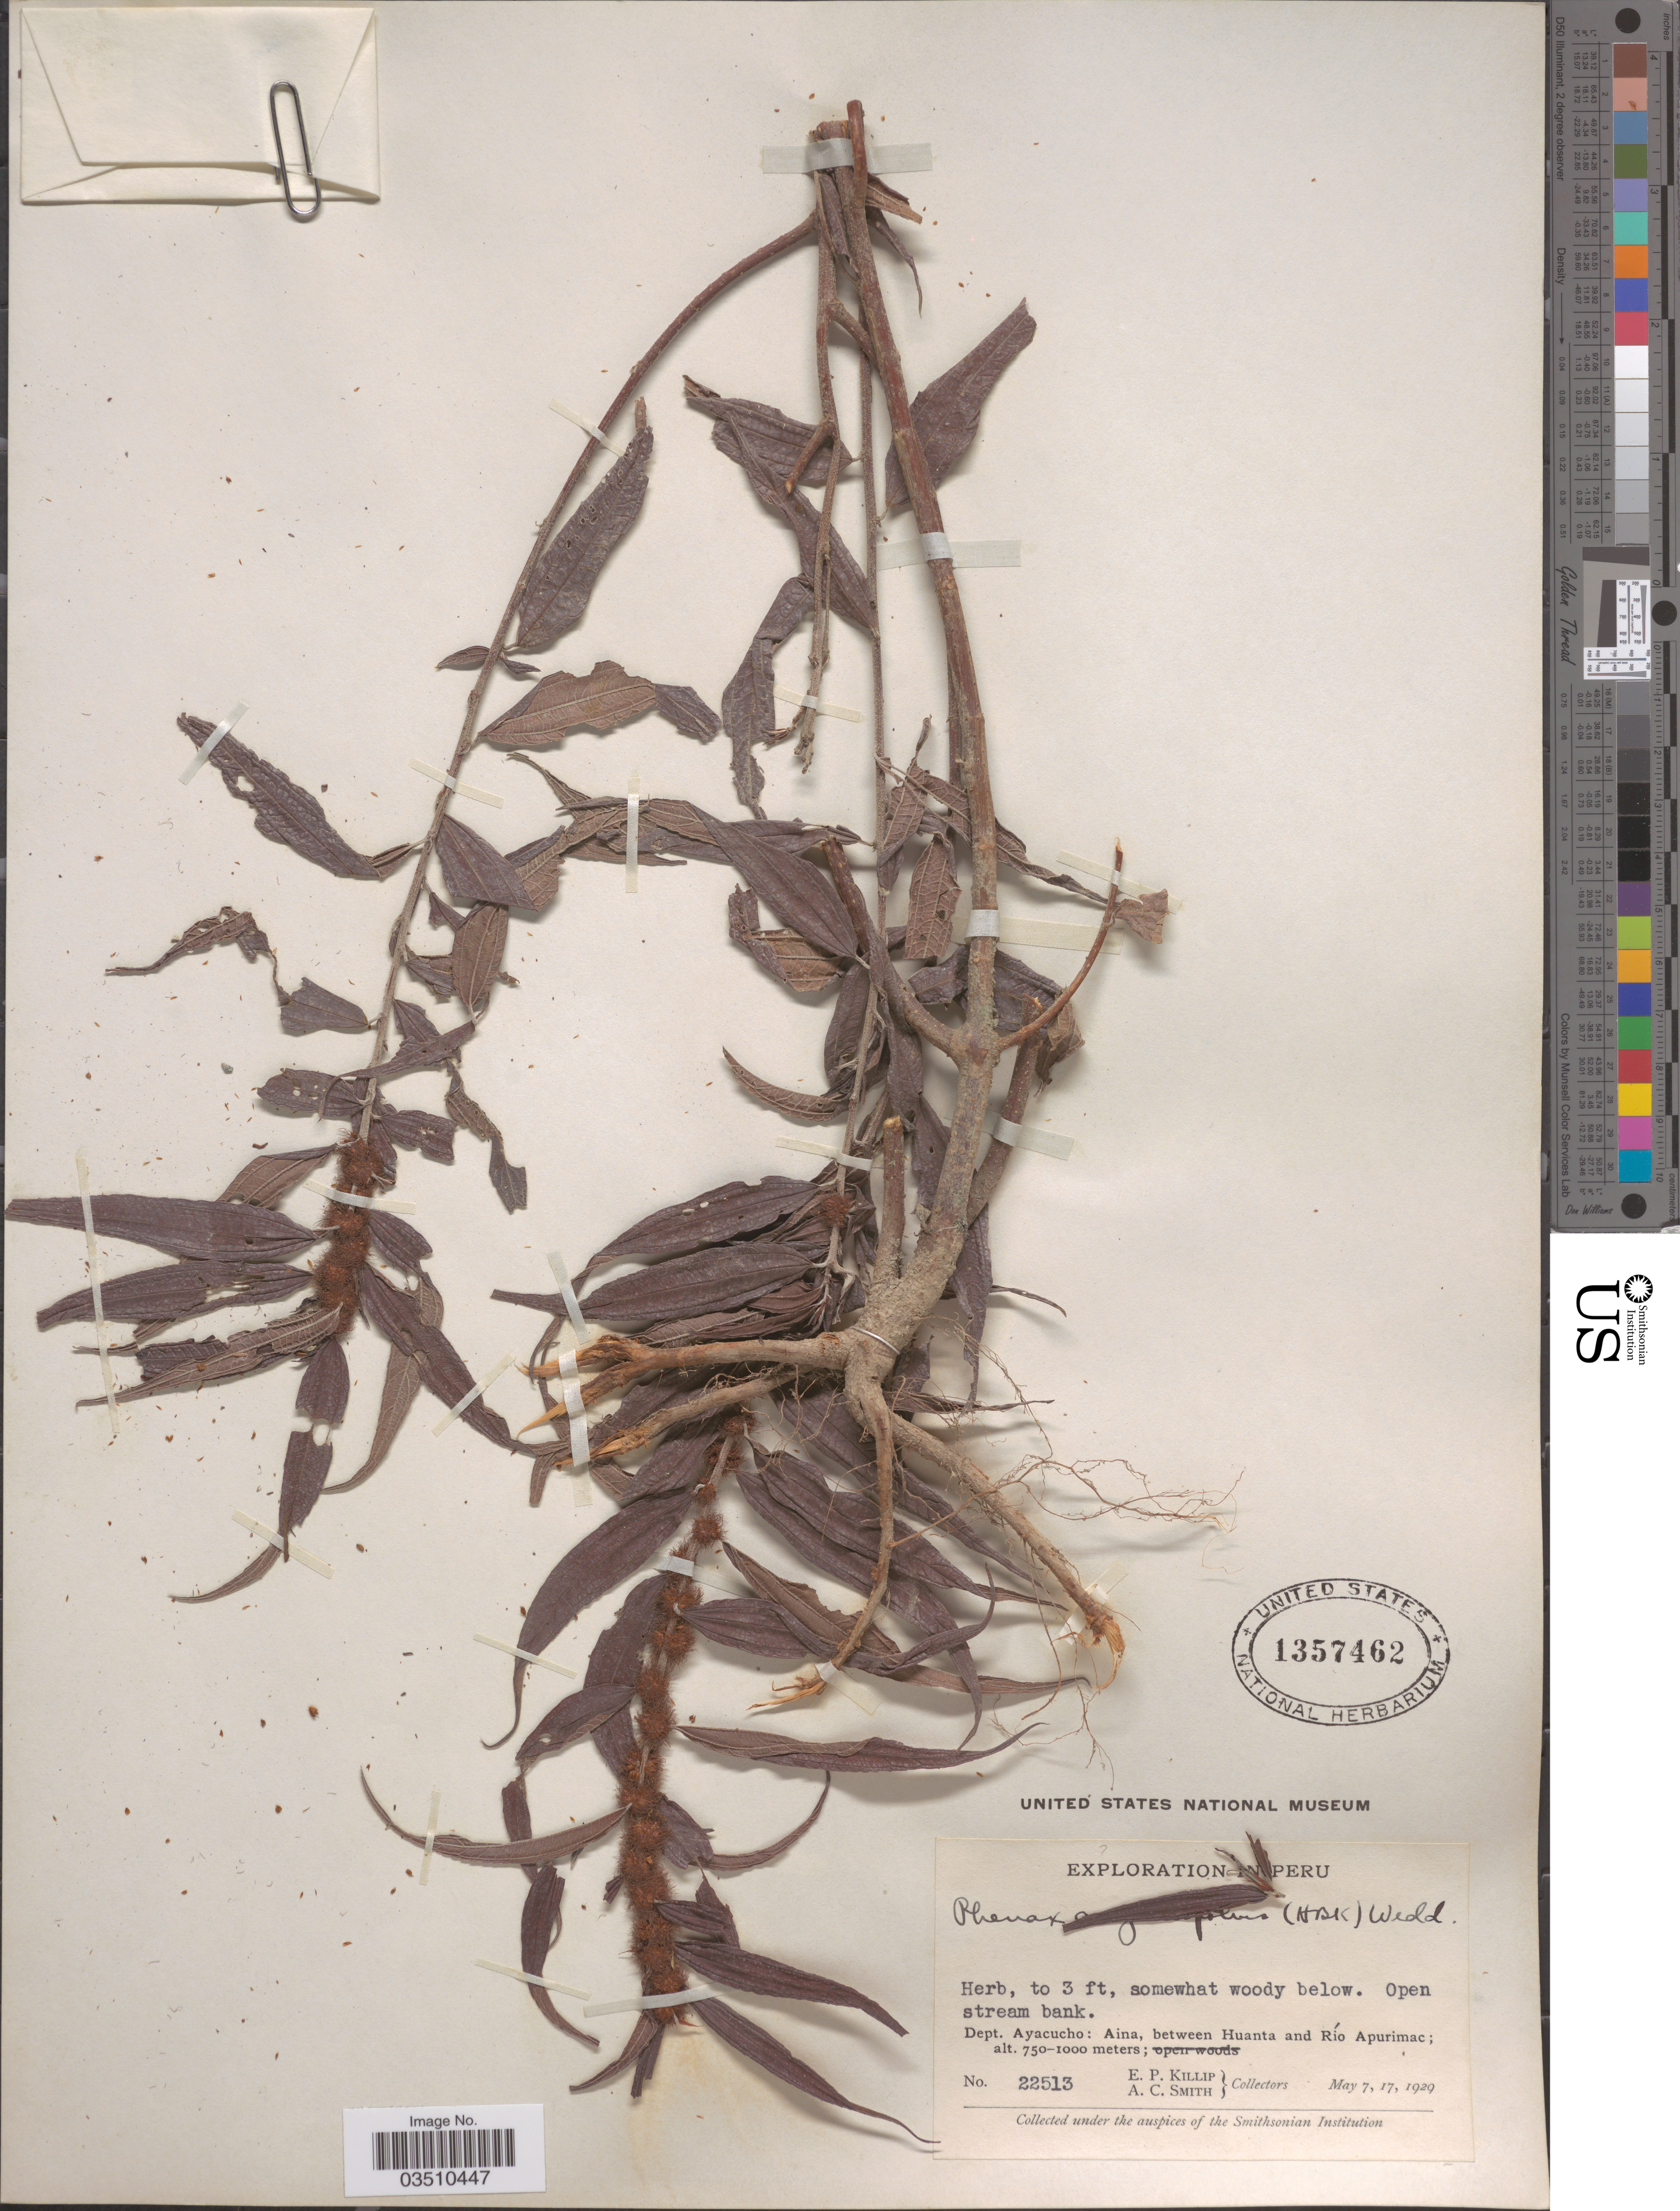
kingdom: Plantae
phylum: Tracheophyta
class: Magnoliopsida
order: Rosales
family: Urticaceae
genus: Phenax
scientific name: Phenax angustifolius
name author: (Kunth) Wedd.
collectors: E. P. Killip & A. C. Smith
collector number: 22513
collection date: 1929-05-07/1929-05-17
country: Peru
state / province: Ayacucho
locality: Dept. Ayacucho: Aina, between Huanta and Río Apurimac.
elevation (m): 750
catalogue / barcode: US 1357462